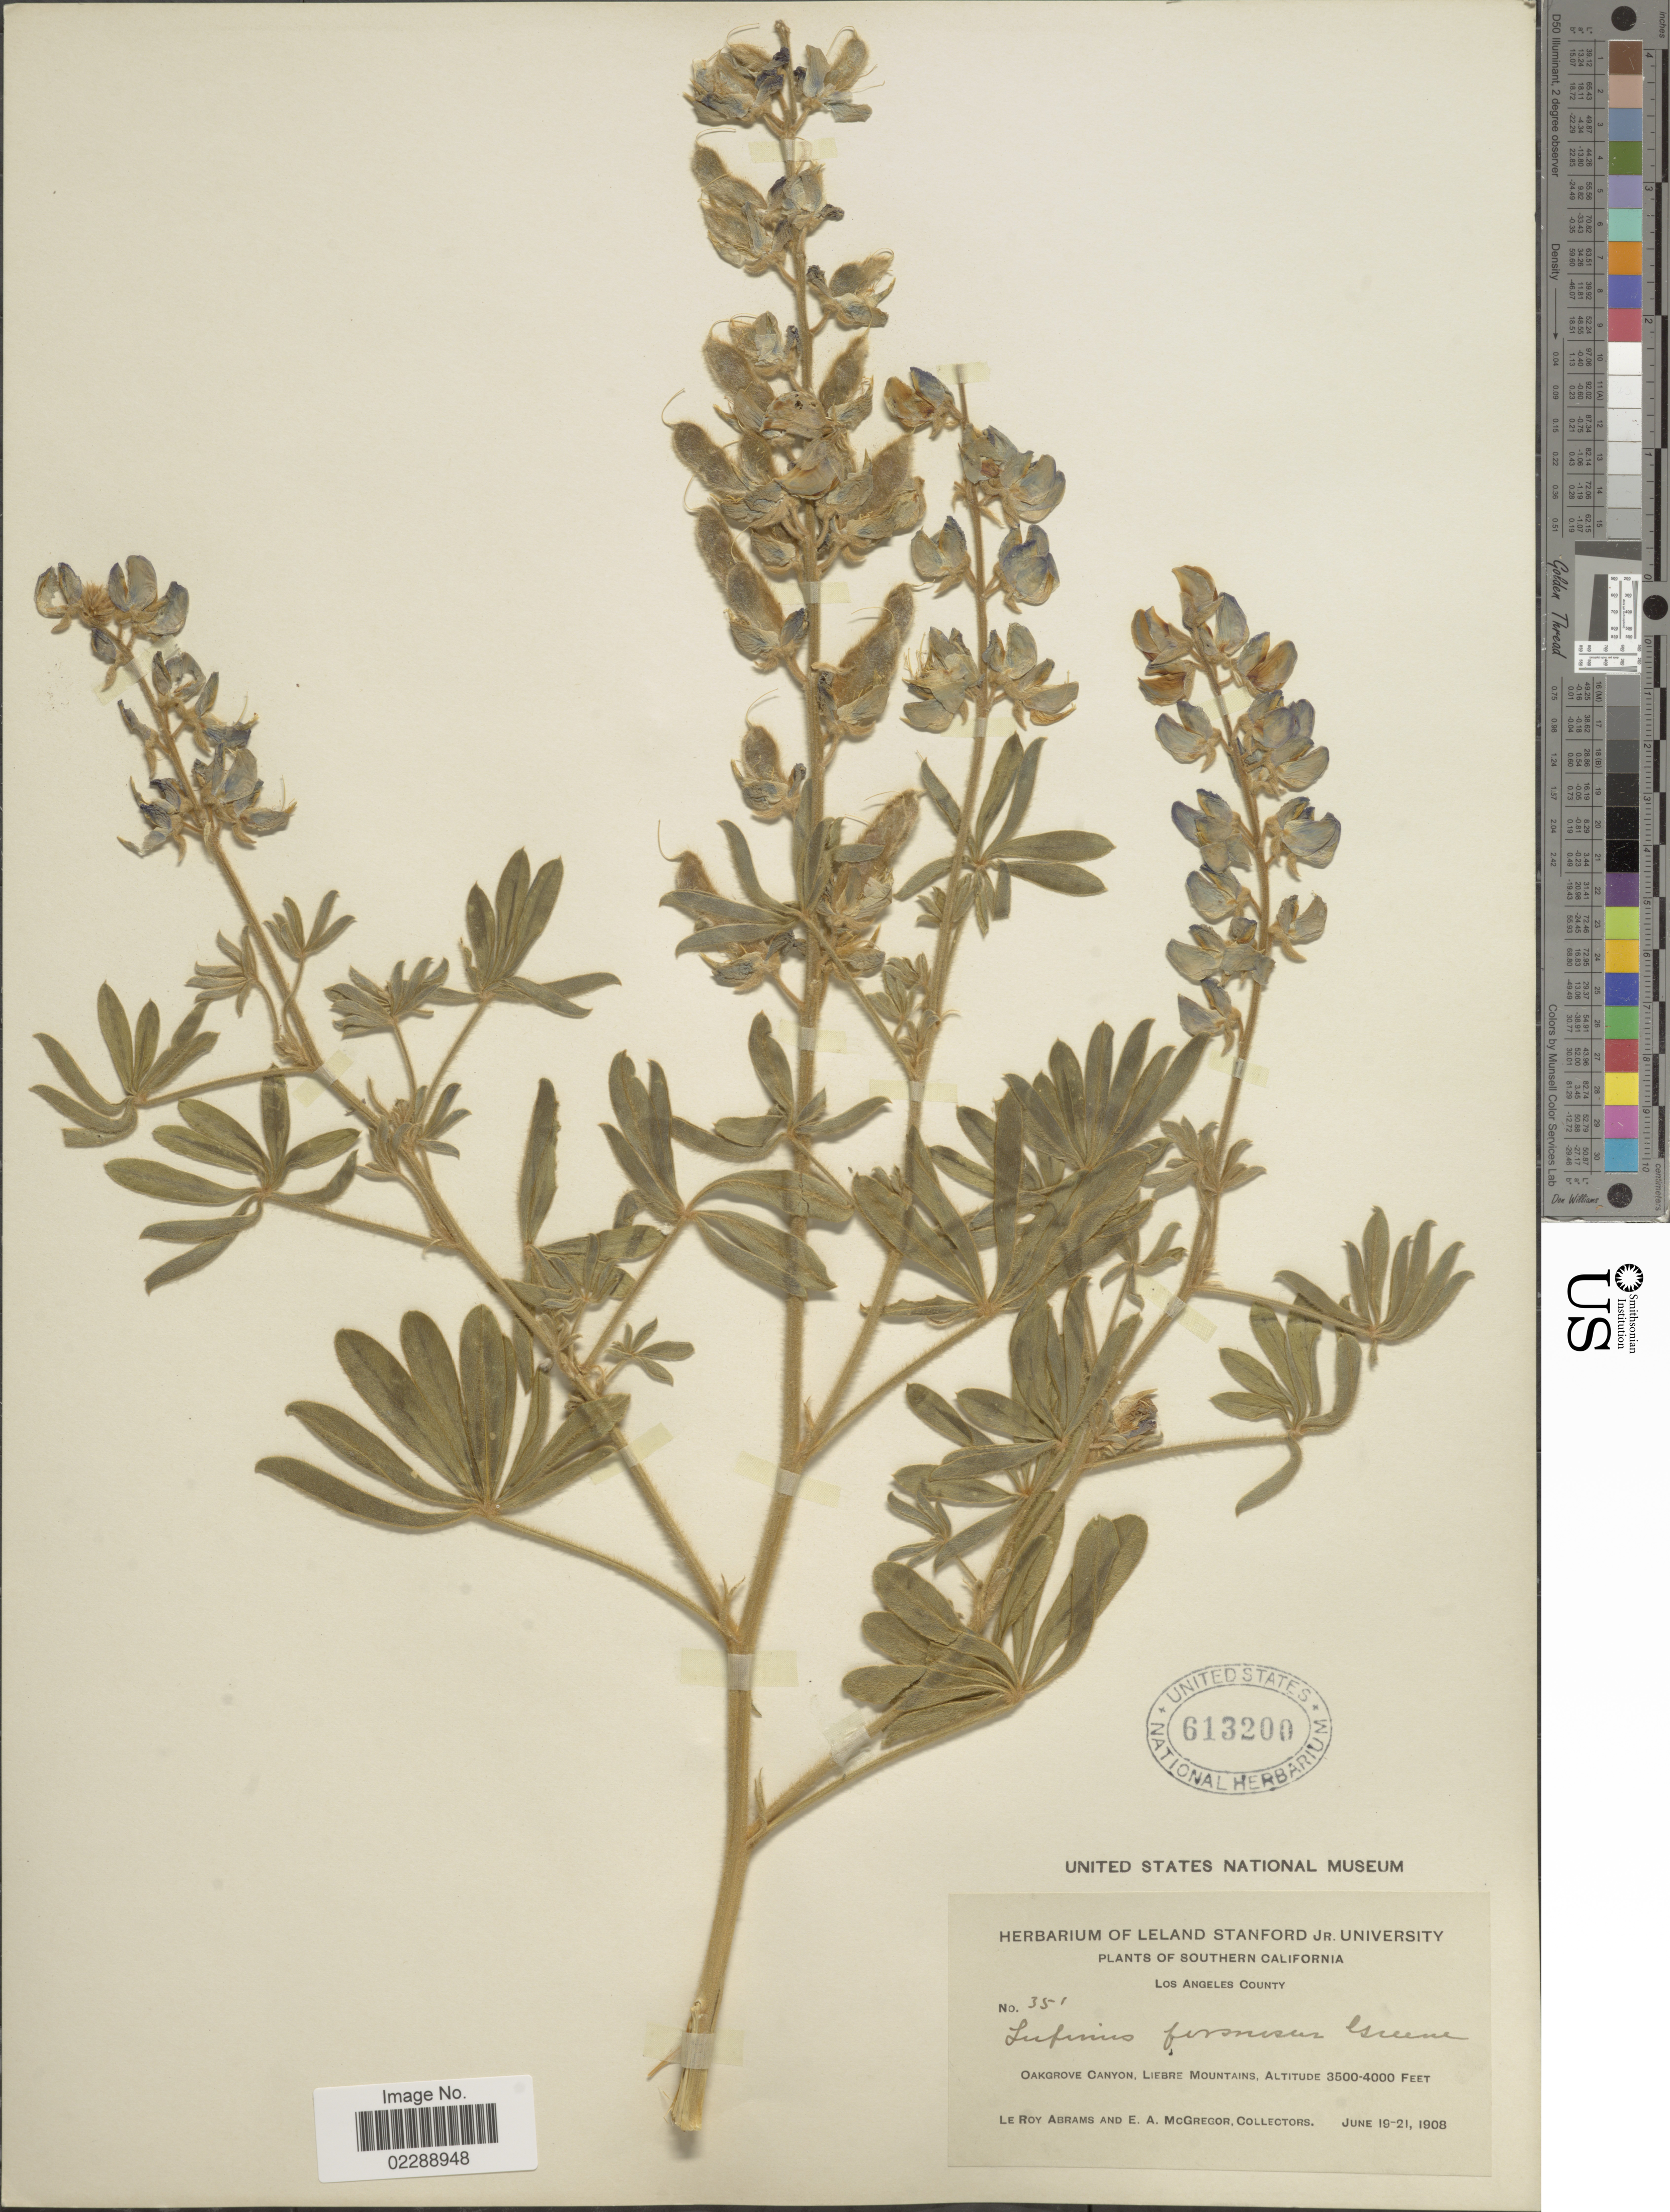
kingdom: Plantae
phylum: Tracheophyta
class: Magnoliopsida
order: Fabales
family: Fabaceae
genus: Lupinus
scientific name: Lupinus sp.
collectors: L. Abrams & E. A. McGregor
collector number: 351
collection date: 1908-06-19/1908-06-21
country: United States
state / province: California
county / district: Los Angeles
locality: Southern California, Los Angeles County, Oakgrove Canyon, Liebre Mountains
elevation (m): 1067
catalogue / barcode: US 613200